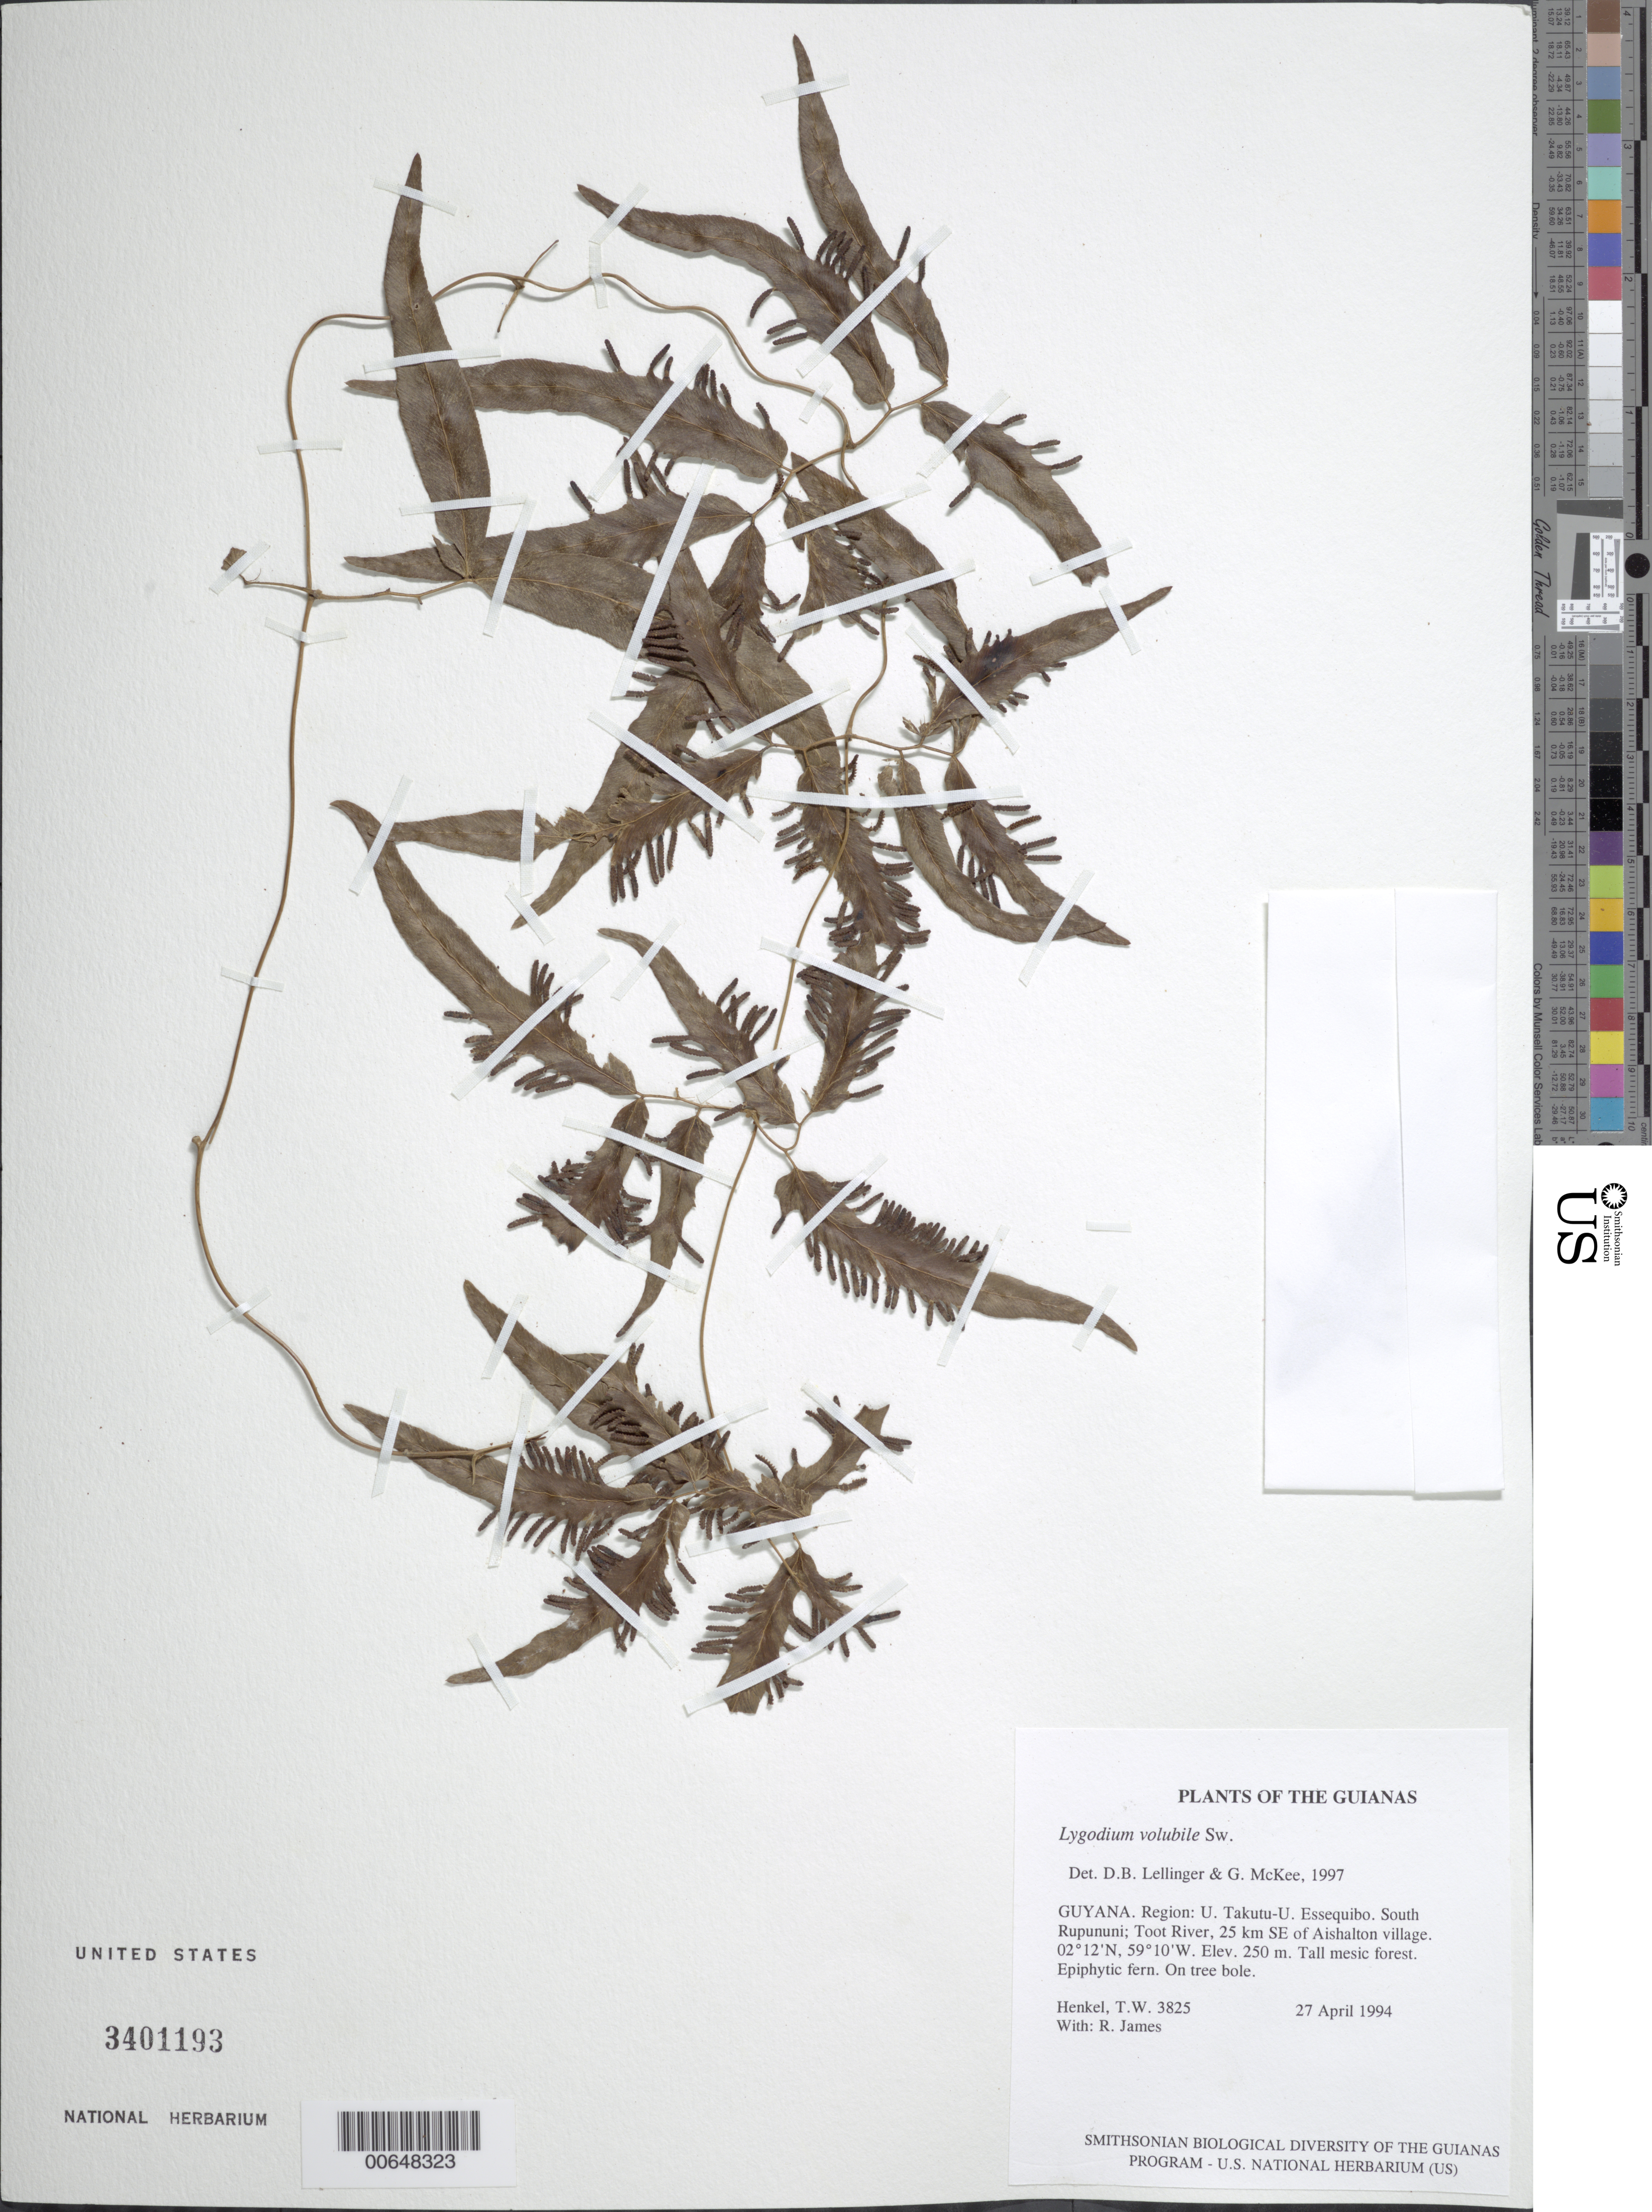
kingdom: Plantae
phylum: Tracheophyta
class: Polypodiopsida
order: Schizaeales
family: Lygodiaceae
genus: Lygodium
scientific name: Lygodium volubile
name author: Sw.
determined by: Lellinger, D. B.; McKee, G. S.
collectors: T. Henkel & R. James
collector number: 3825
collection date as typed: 27 April 1994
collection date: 1994-04-27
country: Guyana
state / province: U. Takutu-U. Essequibo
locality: South Rupununi; Toot River, 25 km SE of Aishalton village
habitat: Tall mesic forest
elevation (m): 250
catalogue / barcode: US 3401193